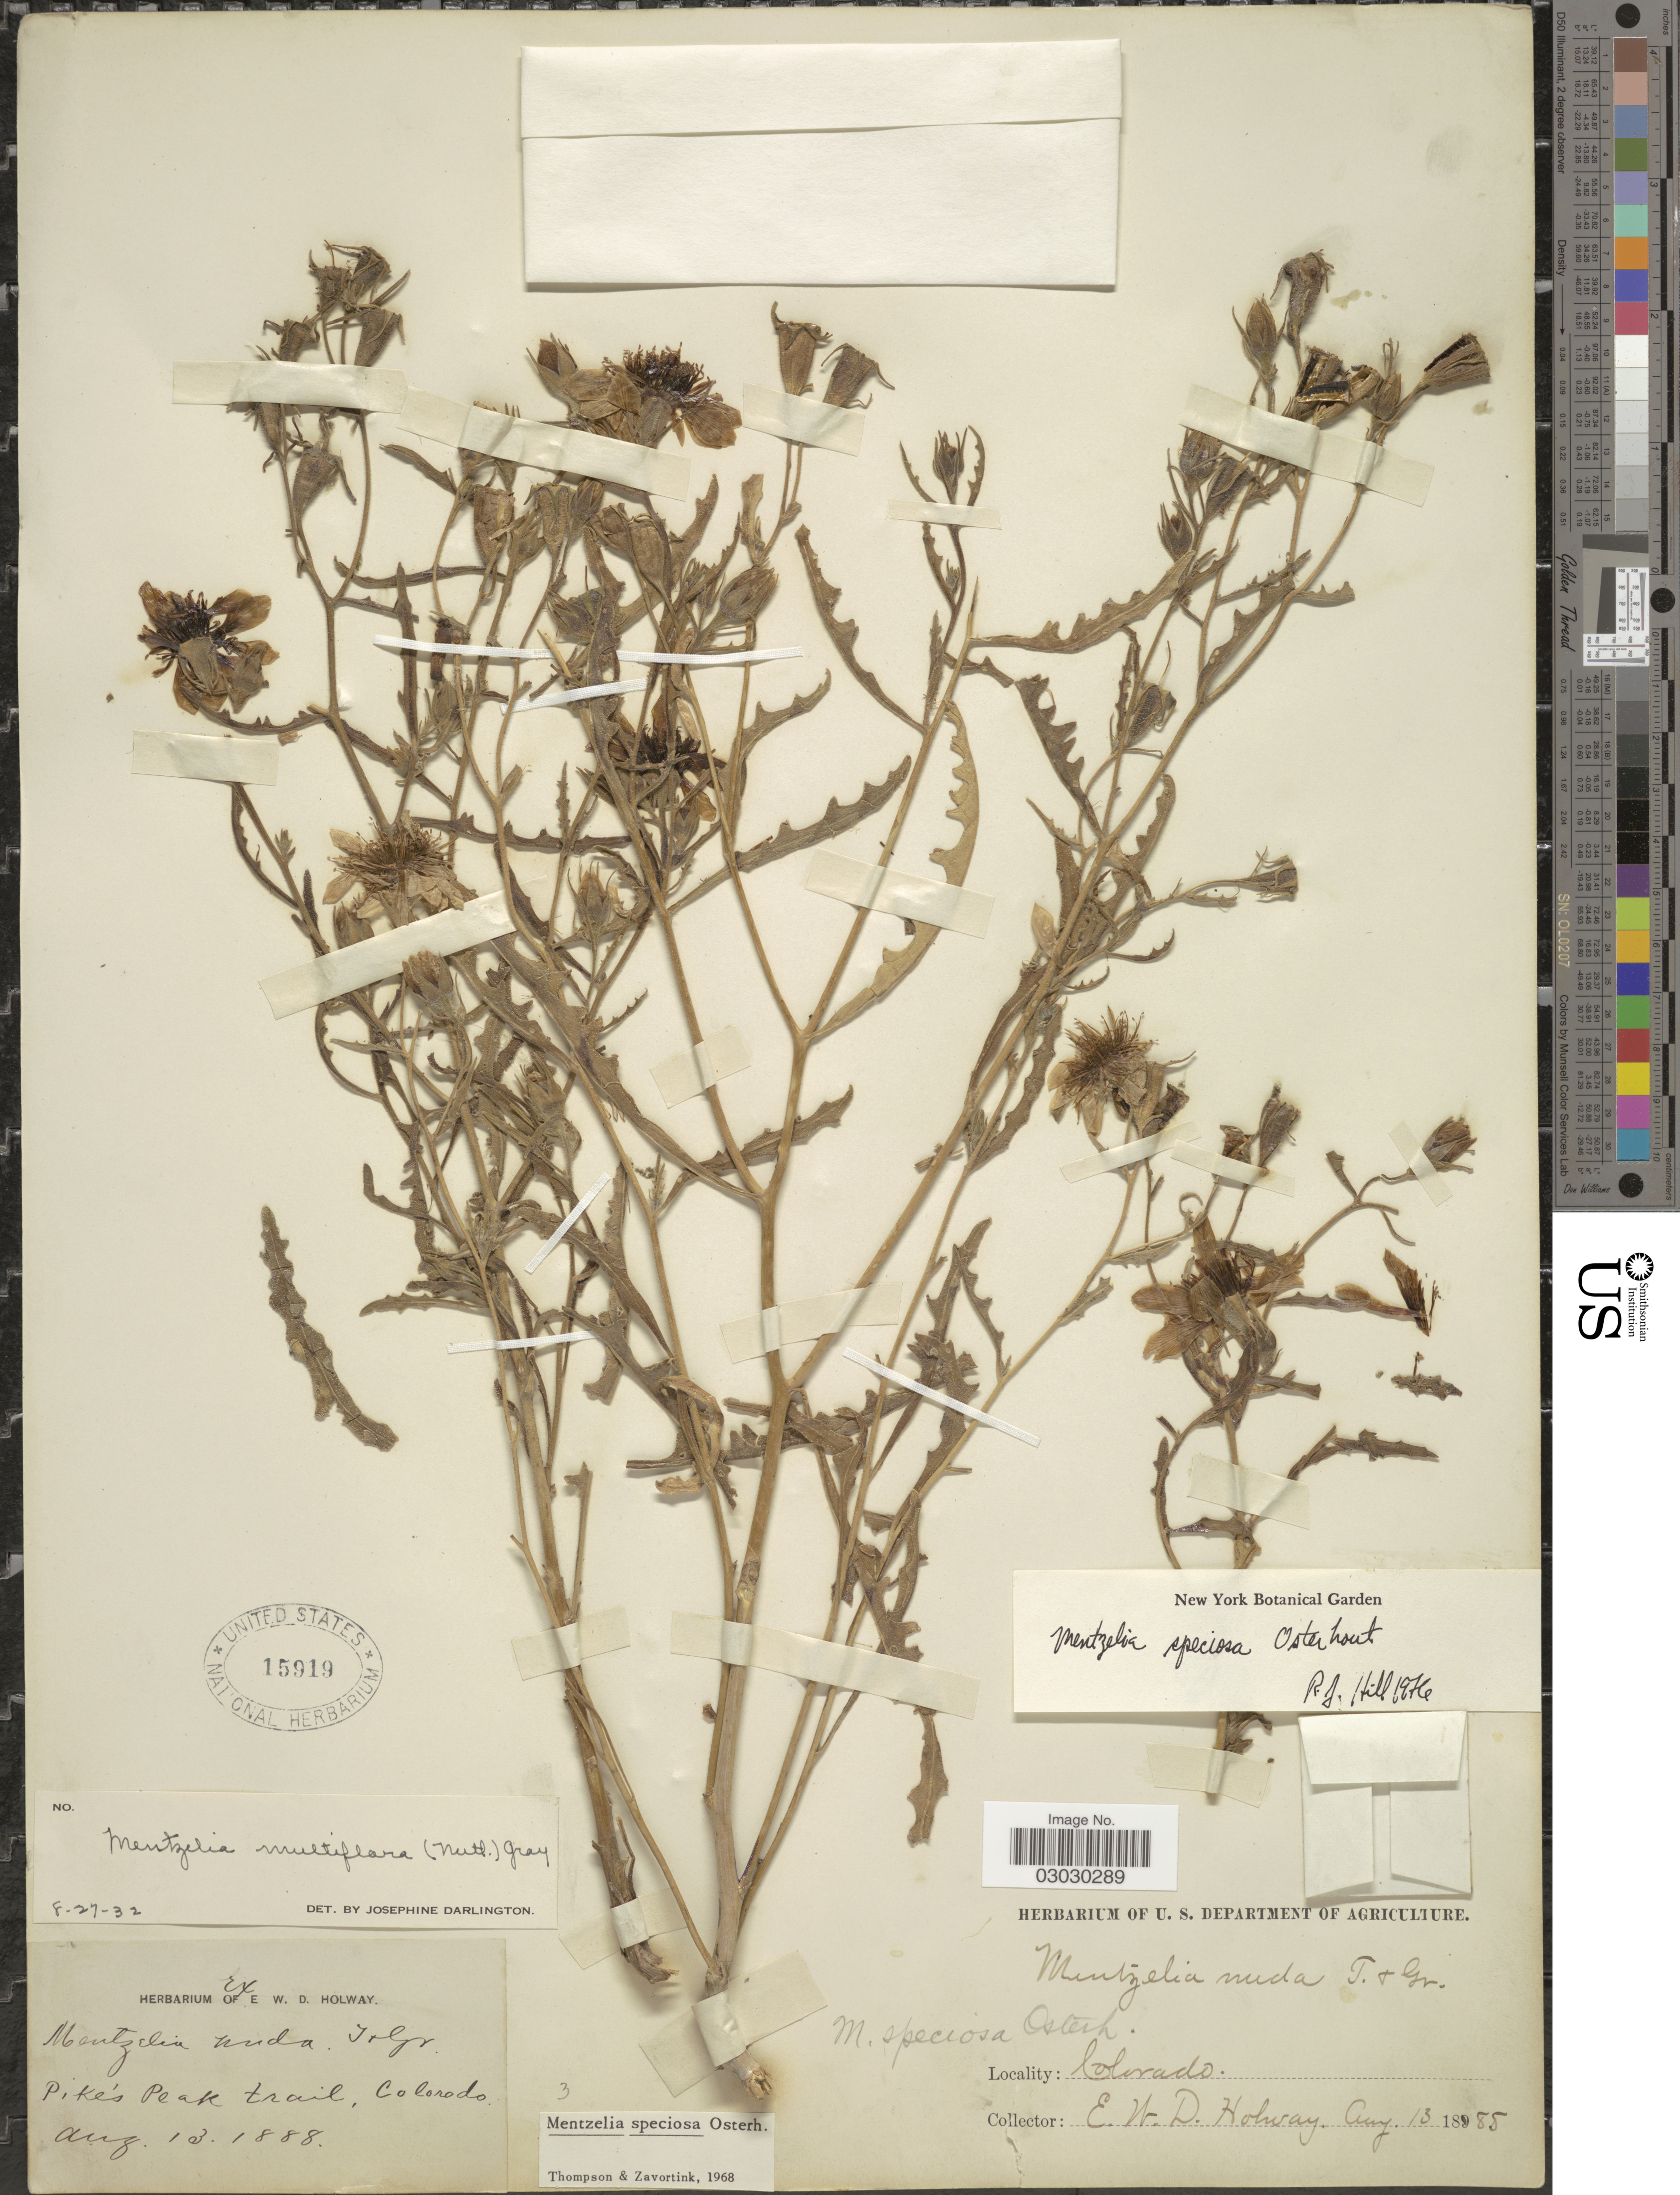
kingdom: Plantae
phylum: Tracheophyta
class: Magnoliopsida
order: Cornales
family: Loasaceae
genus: Mentzelia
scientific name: Mentzelia speciosa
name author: Osterh.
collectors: E. W. D. Holway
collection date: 1888-08-13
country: United States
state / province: Colorado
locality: Pike's Peak trail.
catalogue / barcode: US 15919